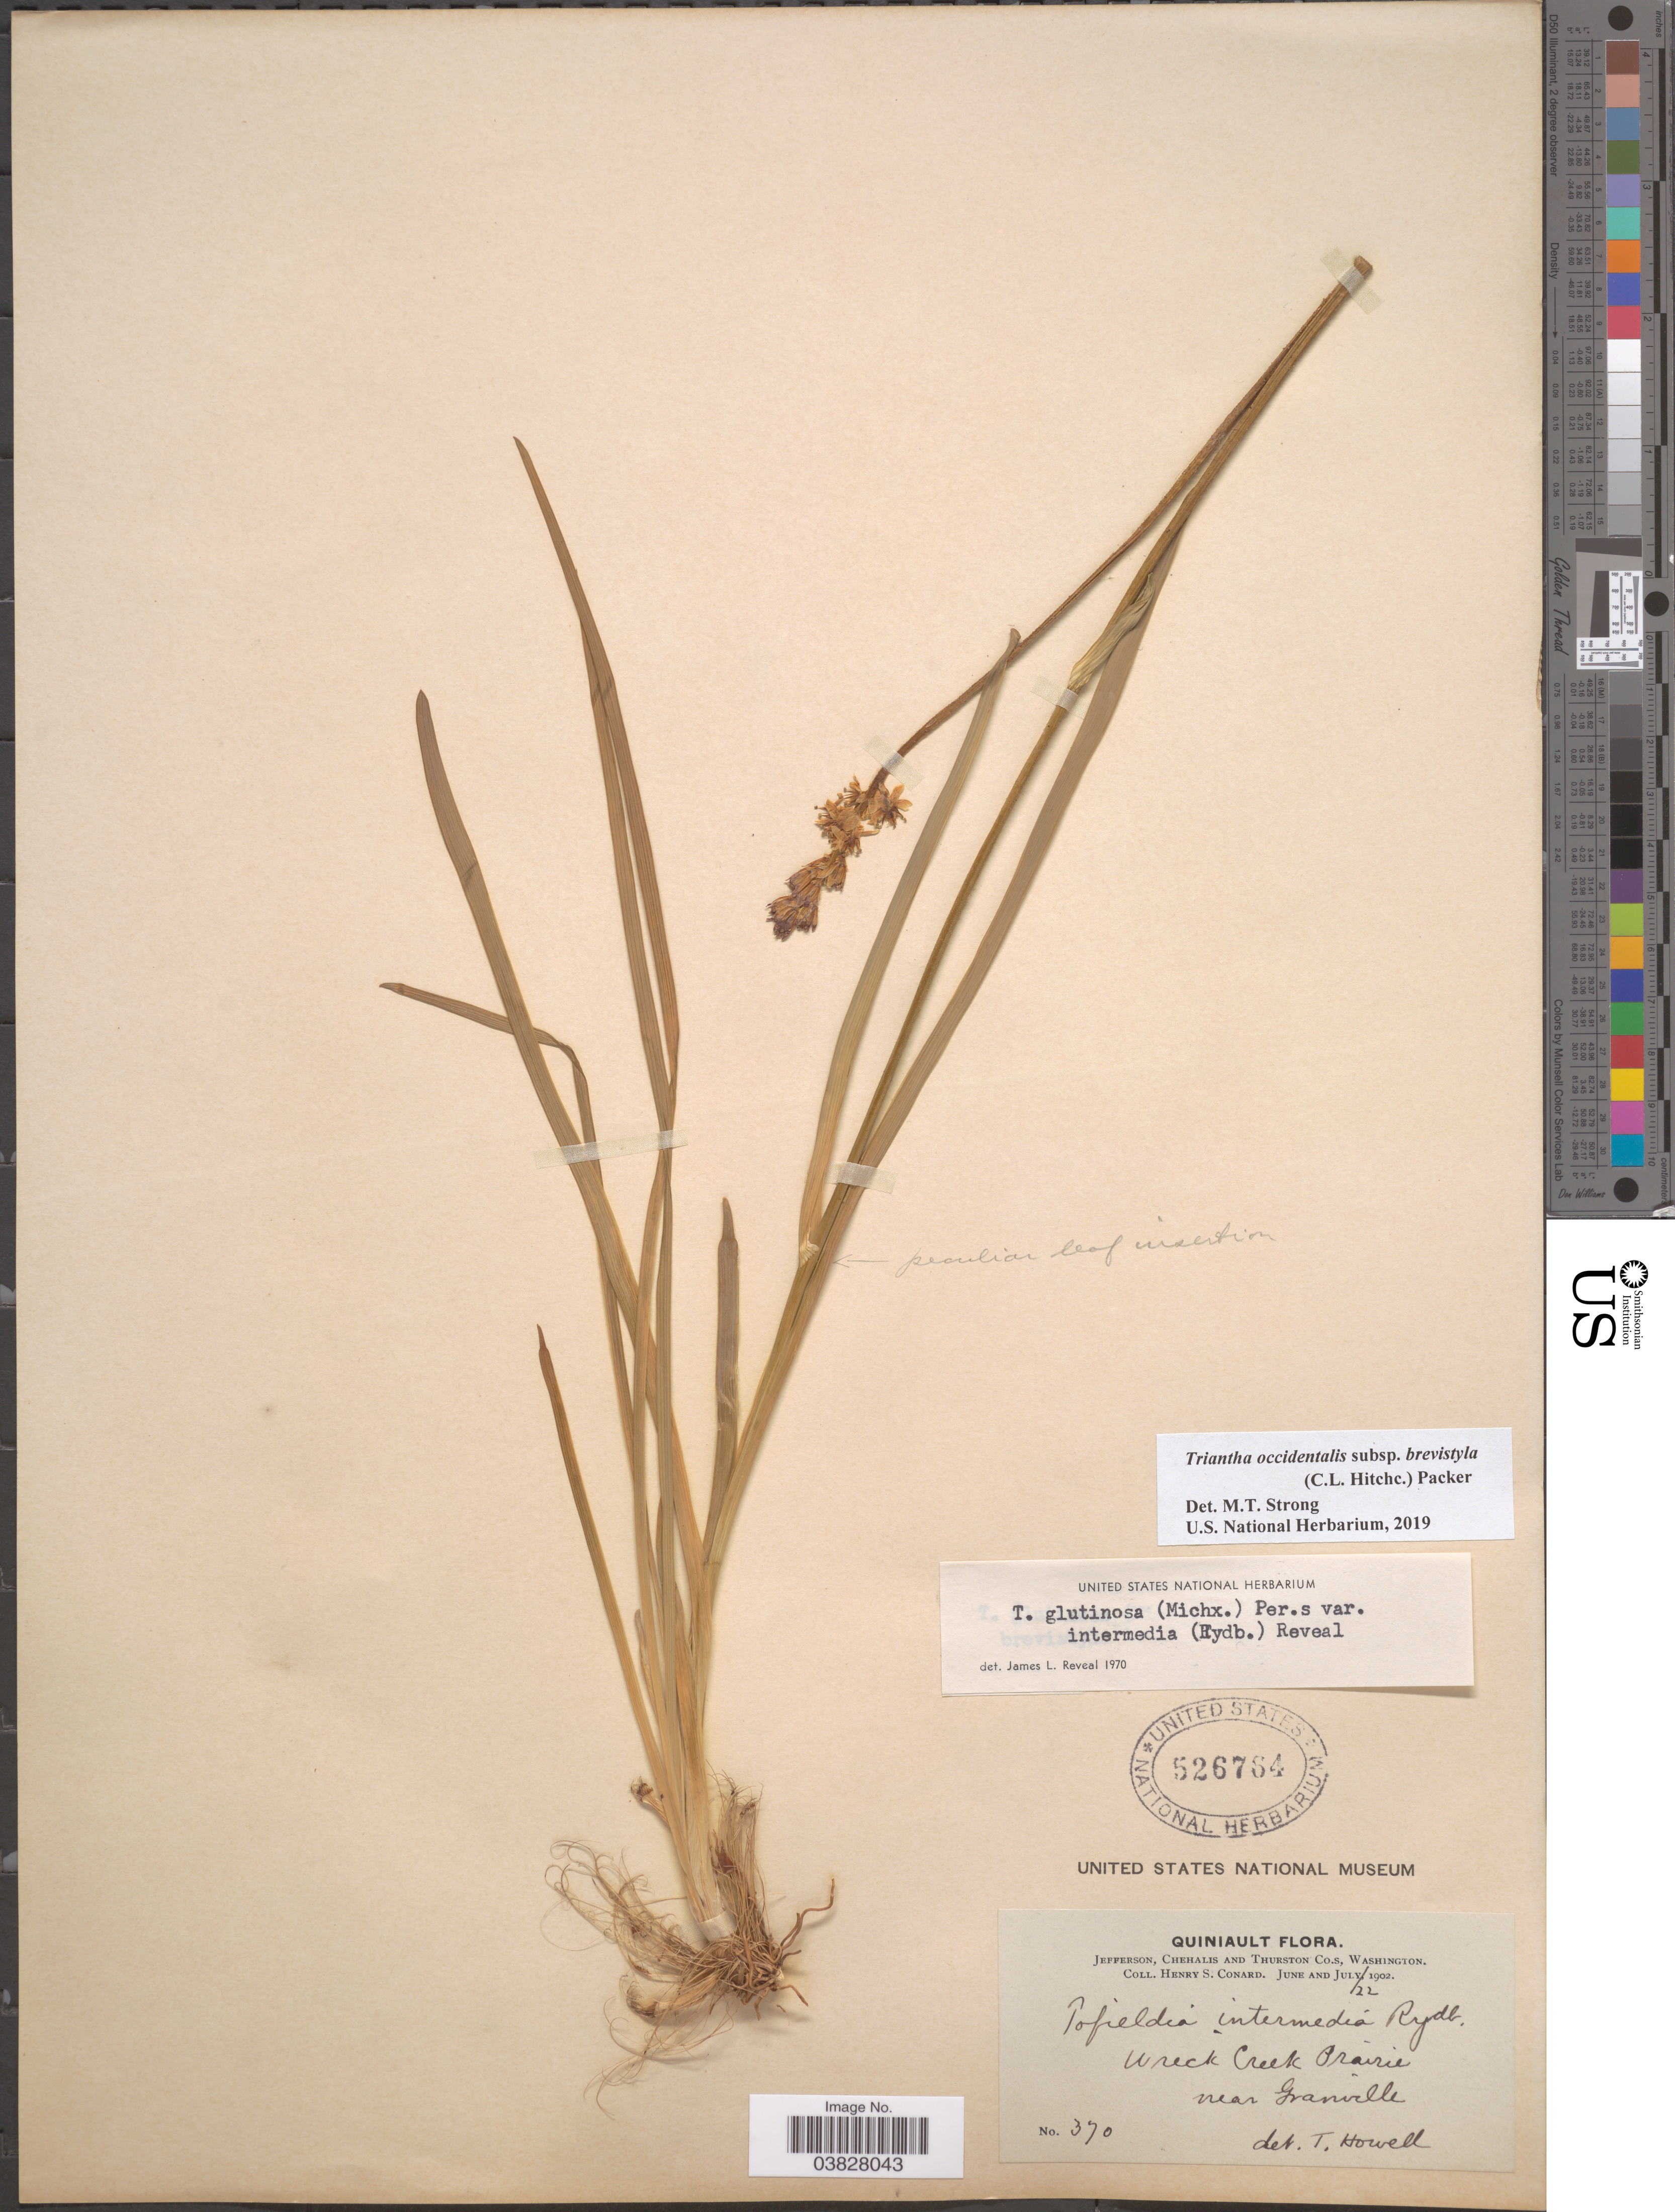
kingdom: Plantae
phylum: Tracheophyta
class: Liliopsida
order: Alismatales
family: Tofieldiaceae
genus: Triantha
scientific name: Triantha occidentalis subsp. brevistyla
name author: (C.L. Hitchc.) Packer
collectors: H. S. Conard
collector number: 370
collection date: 1902-07-22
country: United States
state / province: Washington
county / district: Thurston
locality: Quiniault. Jefferson, Chehalis and Thurston Co.s. Wreck Creek Prairie. Near Granville.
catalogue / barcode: US 526764